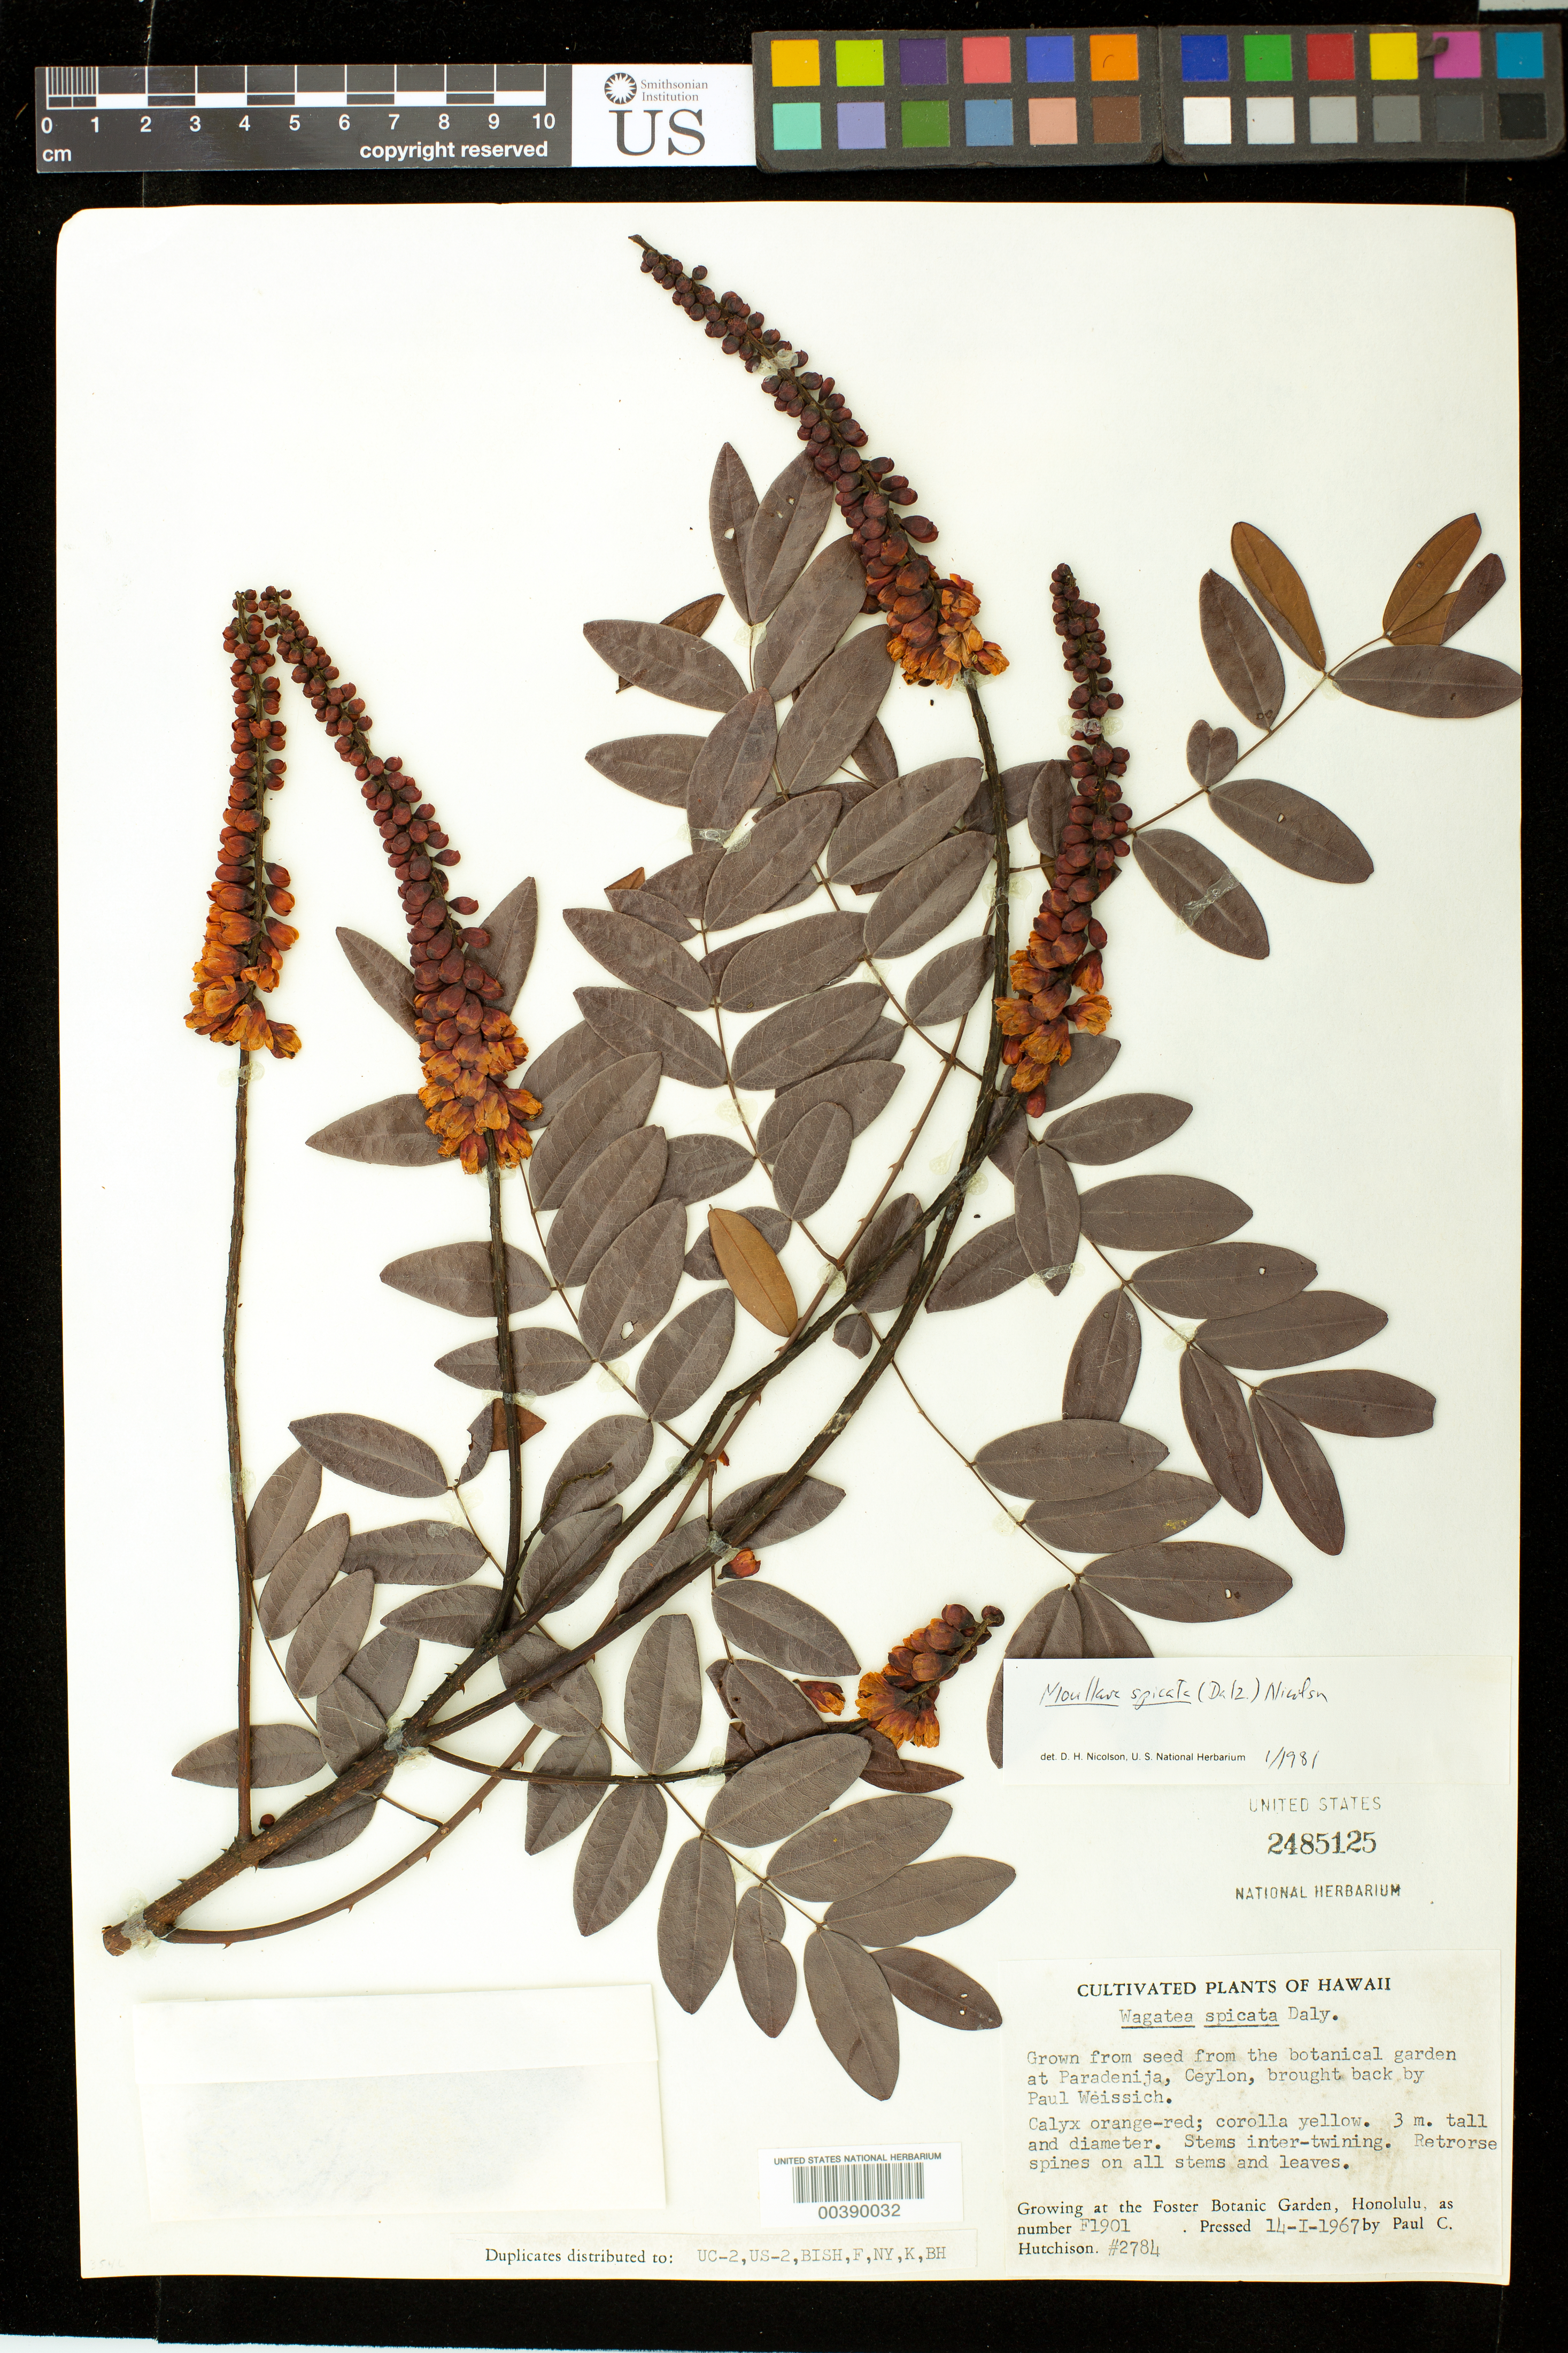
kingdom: Plantae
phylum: Tracheophyta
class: Magnoliopsida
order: Fabales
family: Fabaceae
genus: Moullava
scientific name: Moullava spicata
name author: (Dalzell ex Wight) Nicolson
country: Sri Lanka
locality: Botanical garden at paradenija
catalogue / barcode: US 2485125